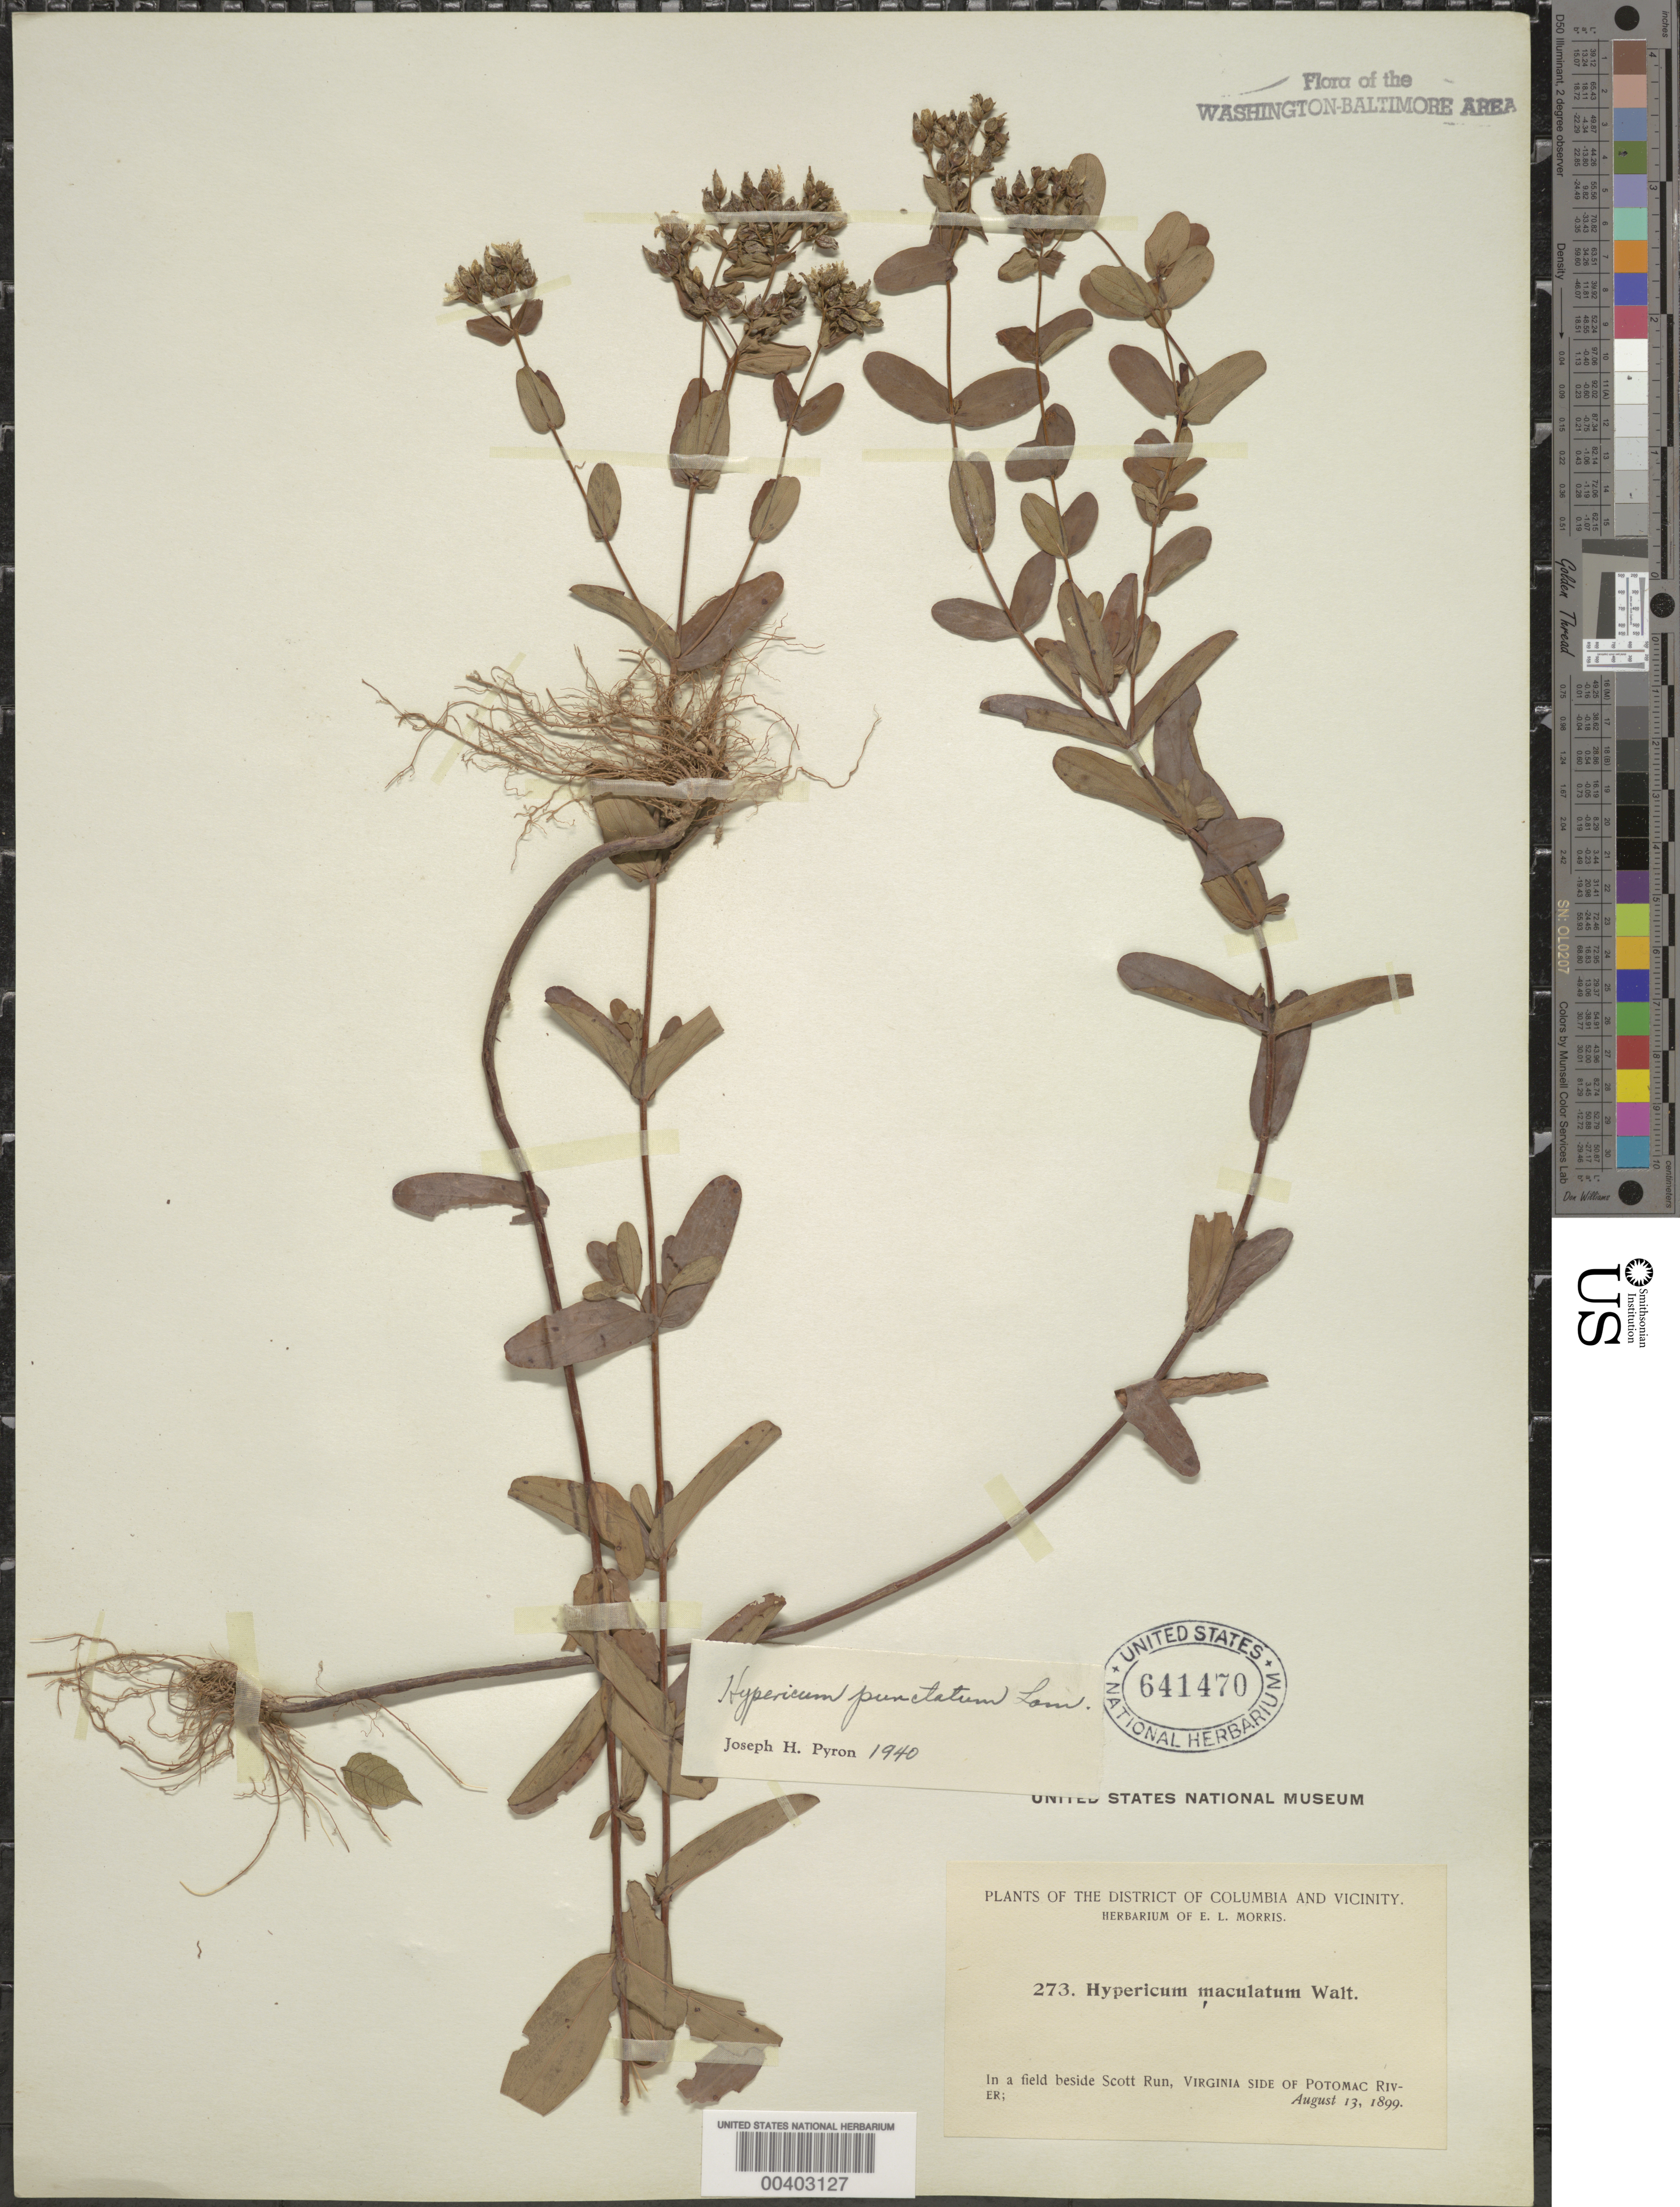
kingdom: Plantae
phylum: Tracheophyta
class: Magnoliopsida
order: Malpighiales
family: Hypericaceae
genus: Hypericum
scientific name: Hypericum punctatum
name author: Lam.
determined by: Pyron, Joseph H.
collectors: E. L. Morris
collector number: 273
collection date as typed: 13 Aug 1899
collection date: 1899-08-13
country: United States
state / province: Virginia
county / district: Fairfax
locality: Scott Run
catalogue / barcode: US 641470